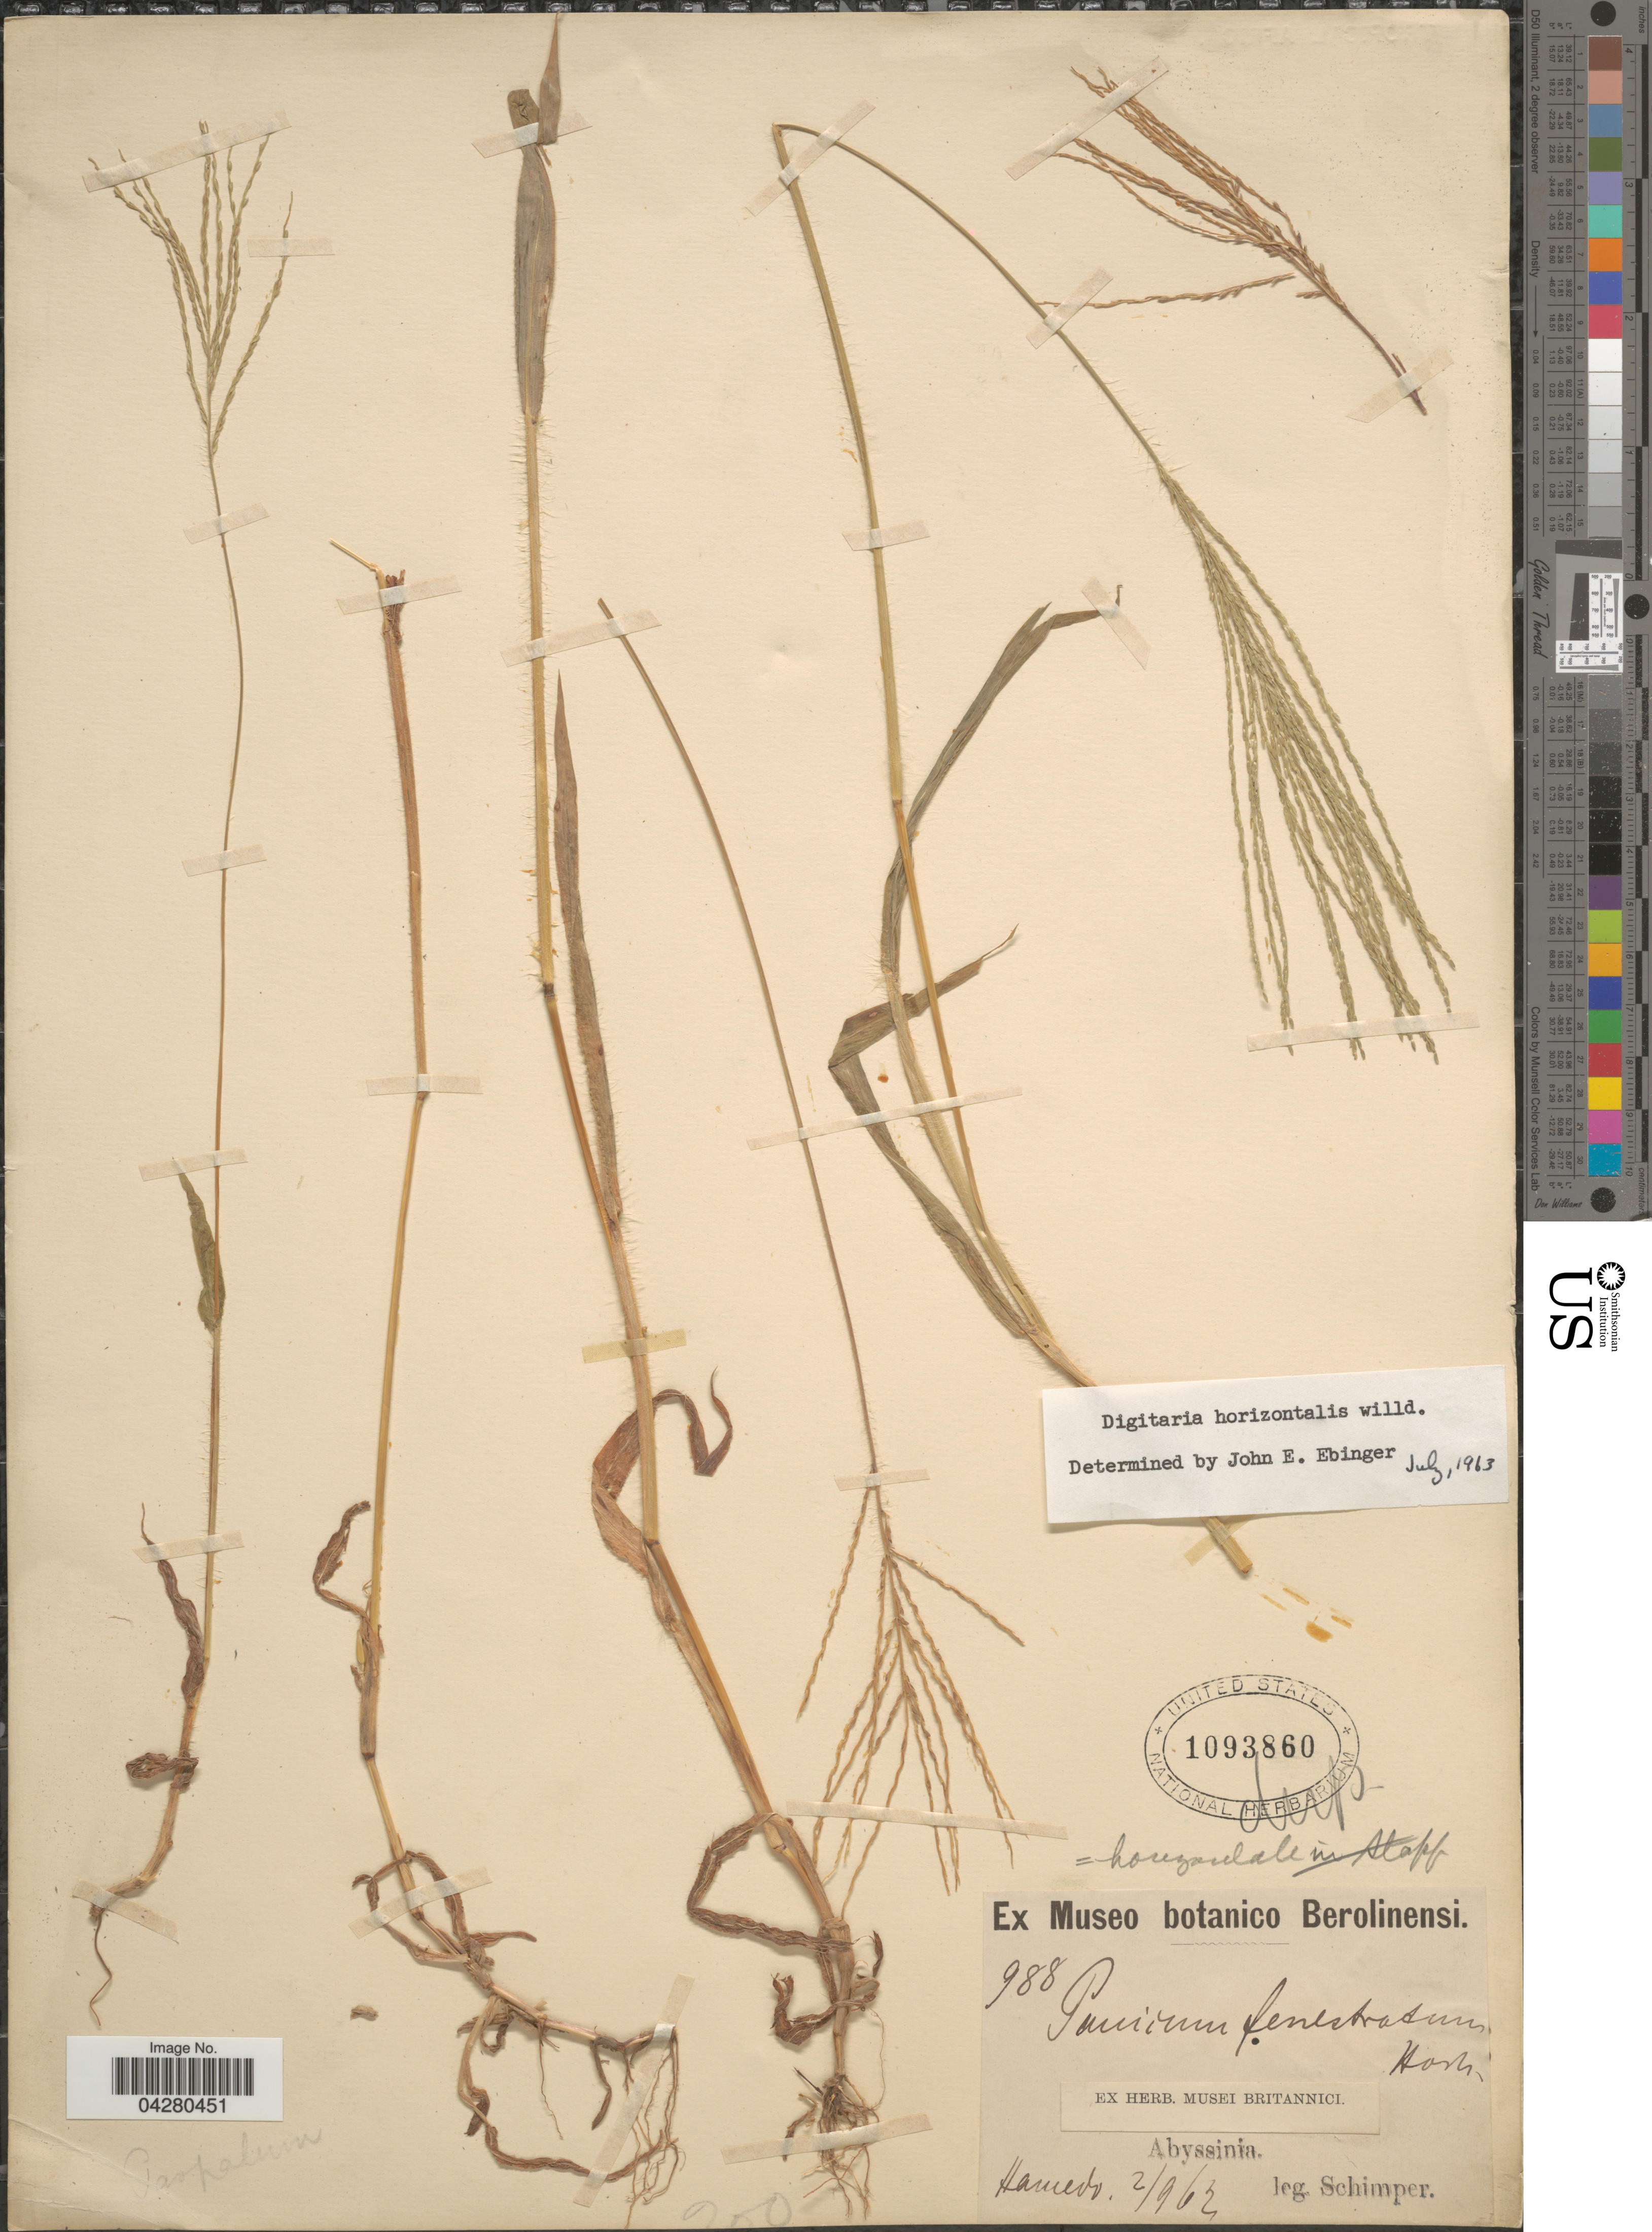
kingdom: Plantae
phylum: Tracheophyta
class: Liliopsida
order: Poales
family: Poaceae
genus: Digitaria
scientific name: Digitaria horizontalis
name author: Willd.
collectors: -. Schimper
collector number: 988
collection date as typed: Transcribed d/m/y: 2/9/62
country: Ethiopia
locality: Abyssinia. Hamedo.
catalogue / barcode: US 1093860